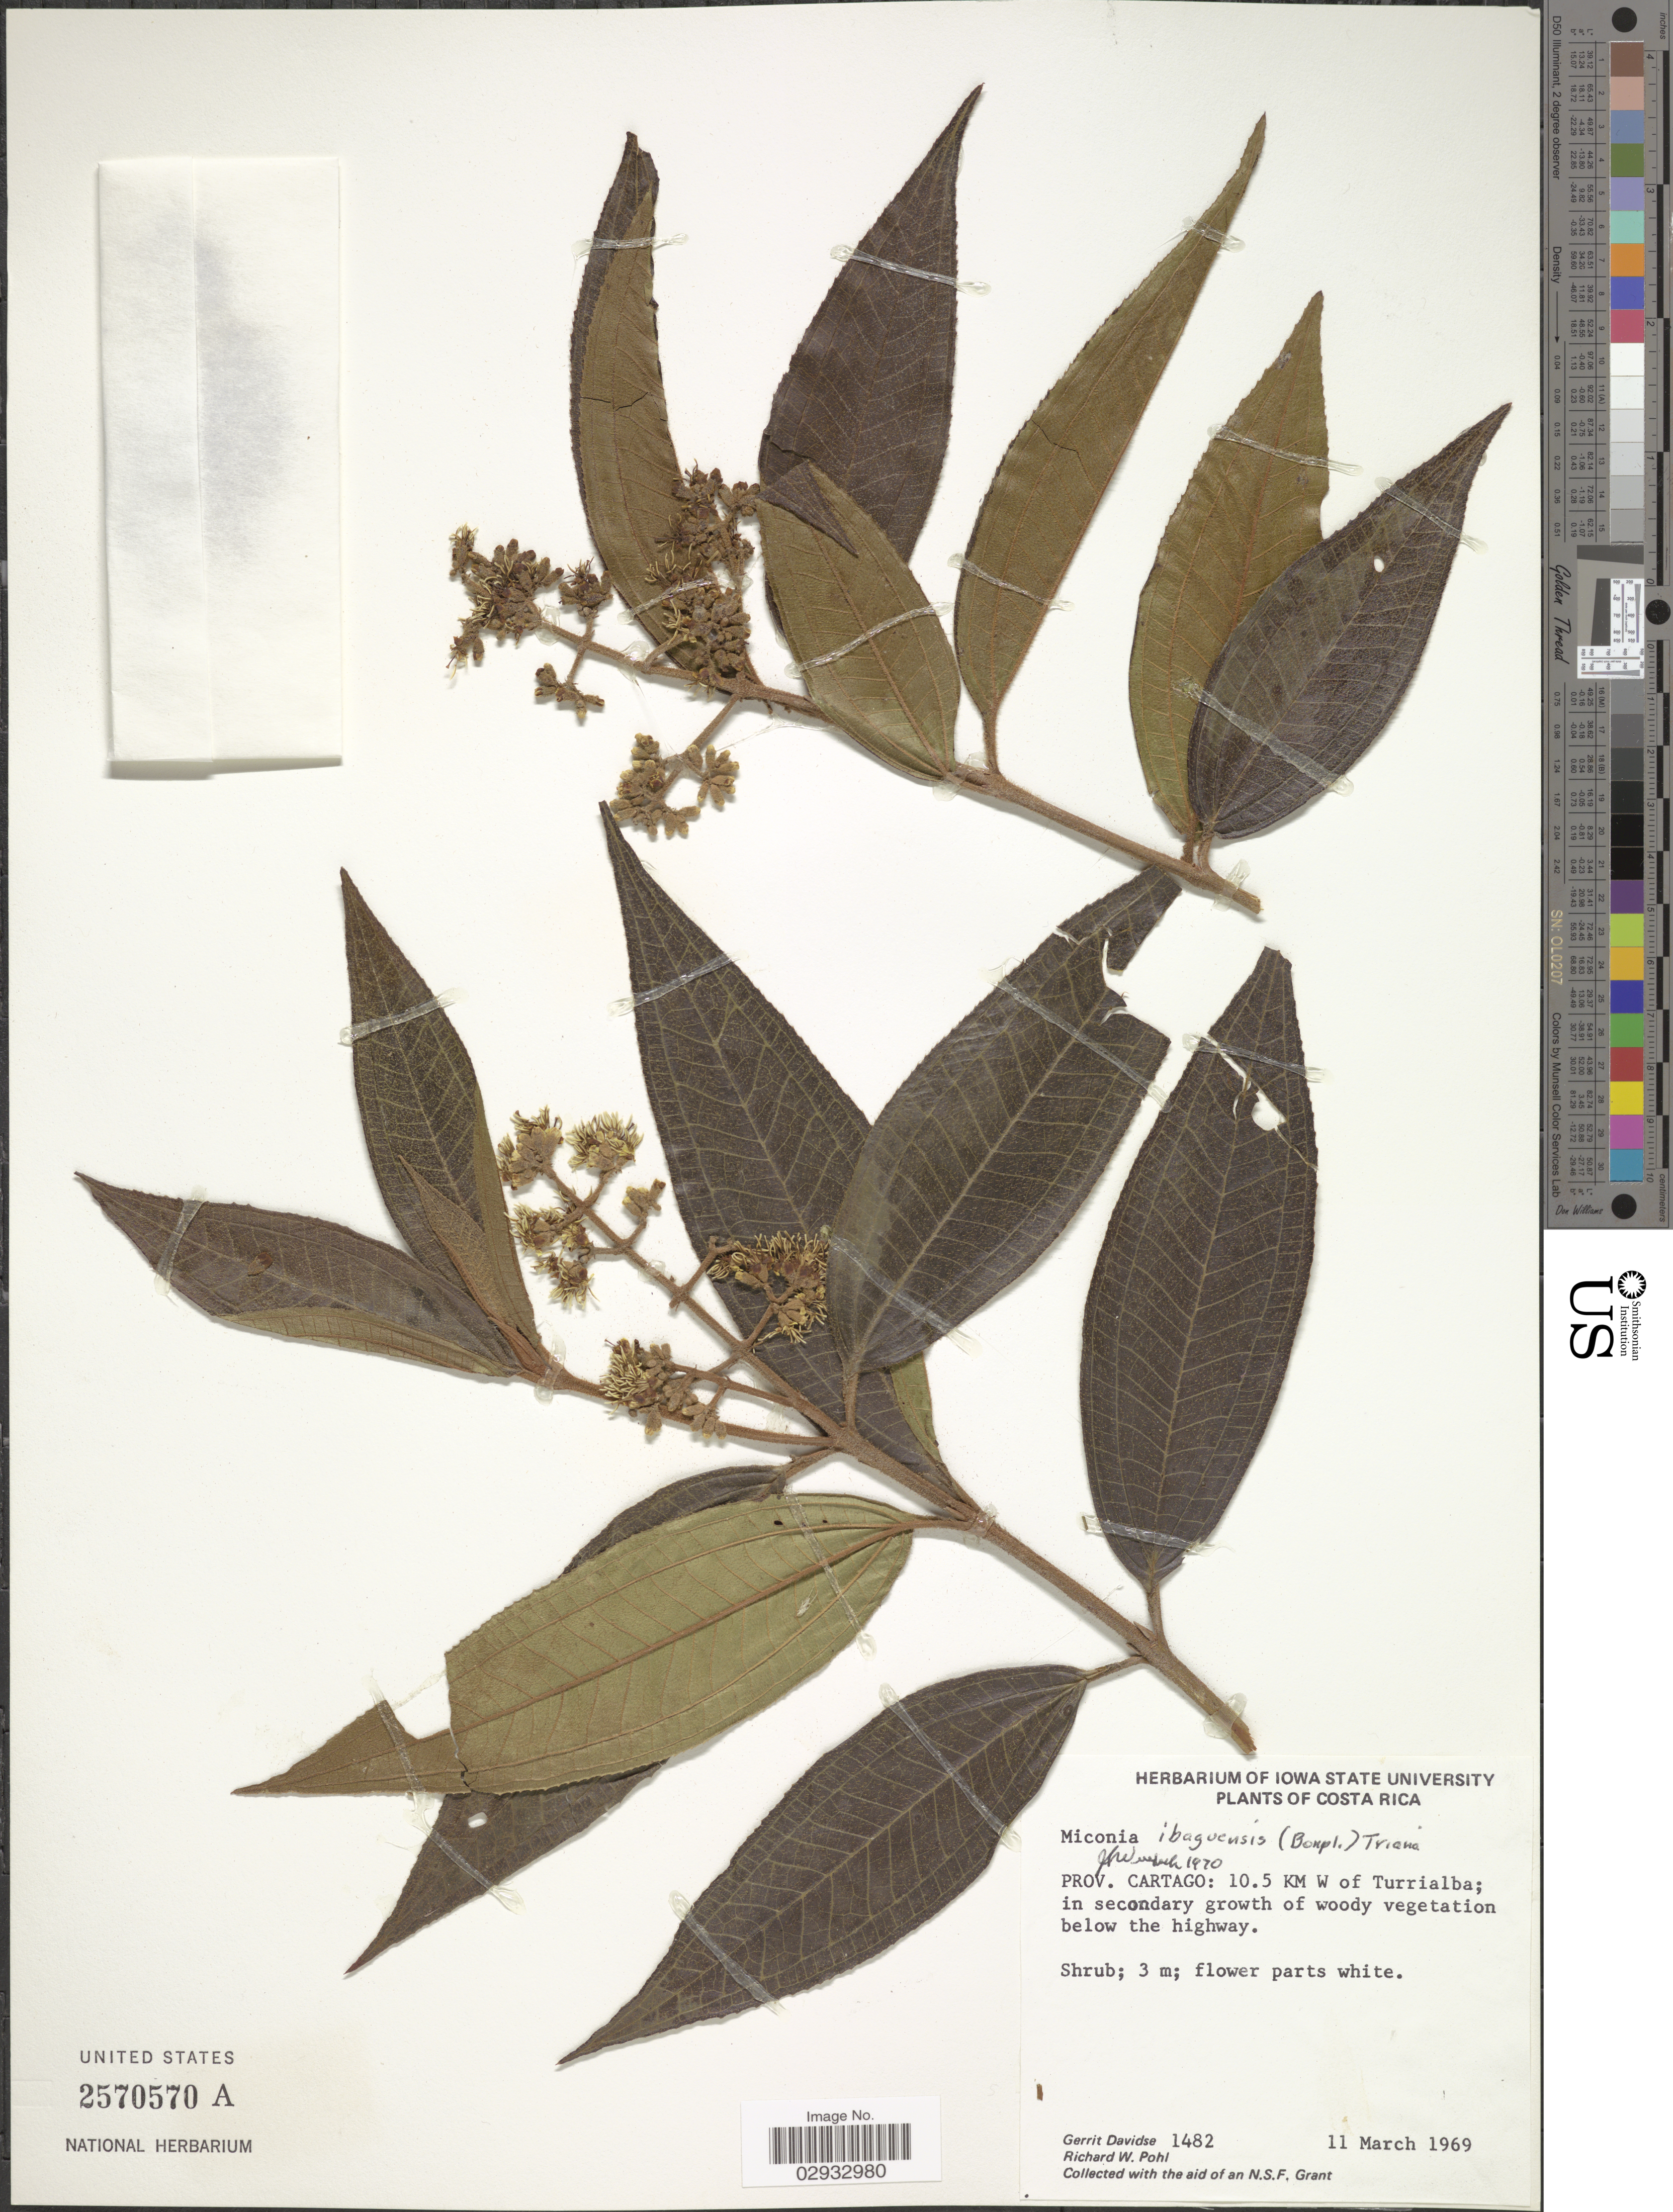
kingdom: Plantae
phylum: Tracheophyta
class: Magnoliopsida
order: Myrtales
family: Melastomataceae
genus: Miconia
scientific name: Miconia ibaguensis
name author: (Bonpl.) Triana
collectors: G. Davidse & R. W. Pohl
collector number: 1482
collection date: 1969-03-11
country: Costa Rica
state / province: Cartago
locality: Prov. Cartago: 10.5 KM W of Turrialba; in secondary growth of woody vegetation below the highway.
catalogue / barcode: US 2570570A